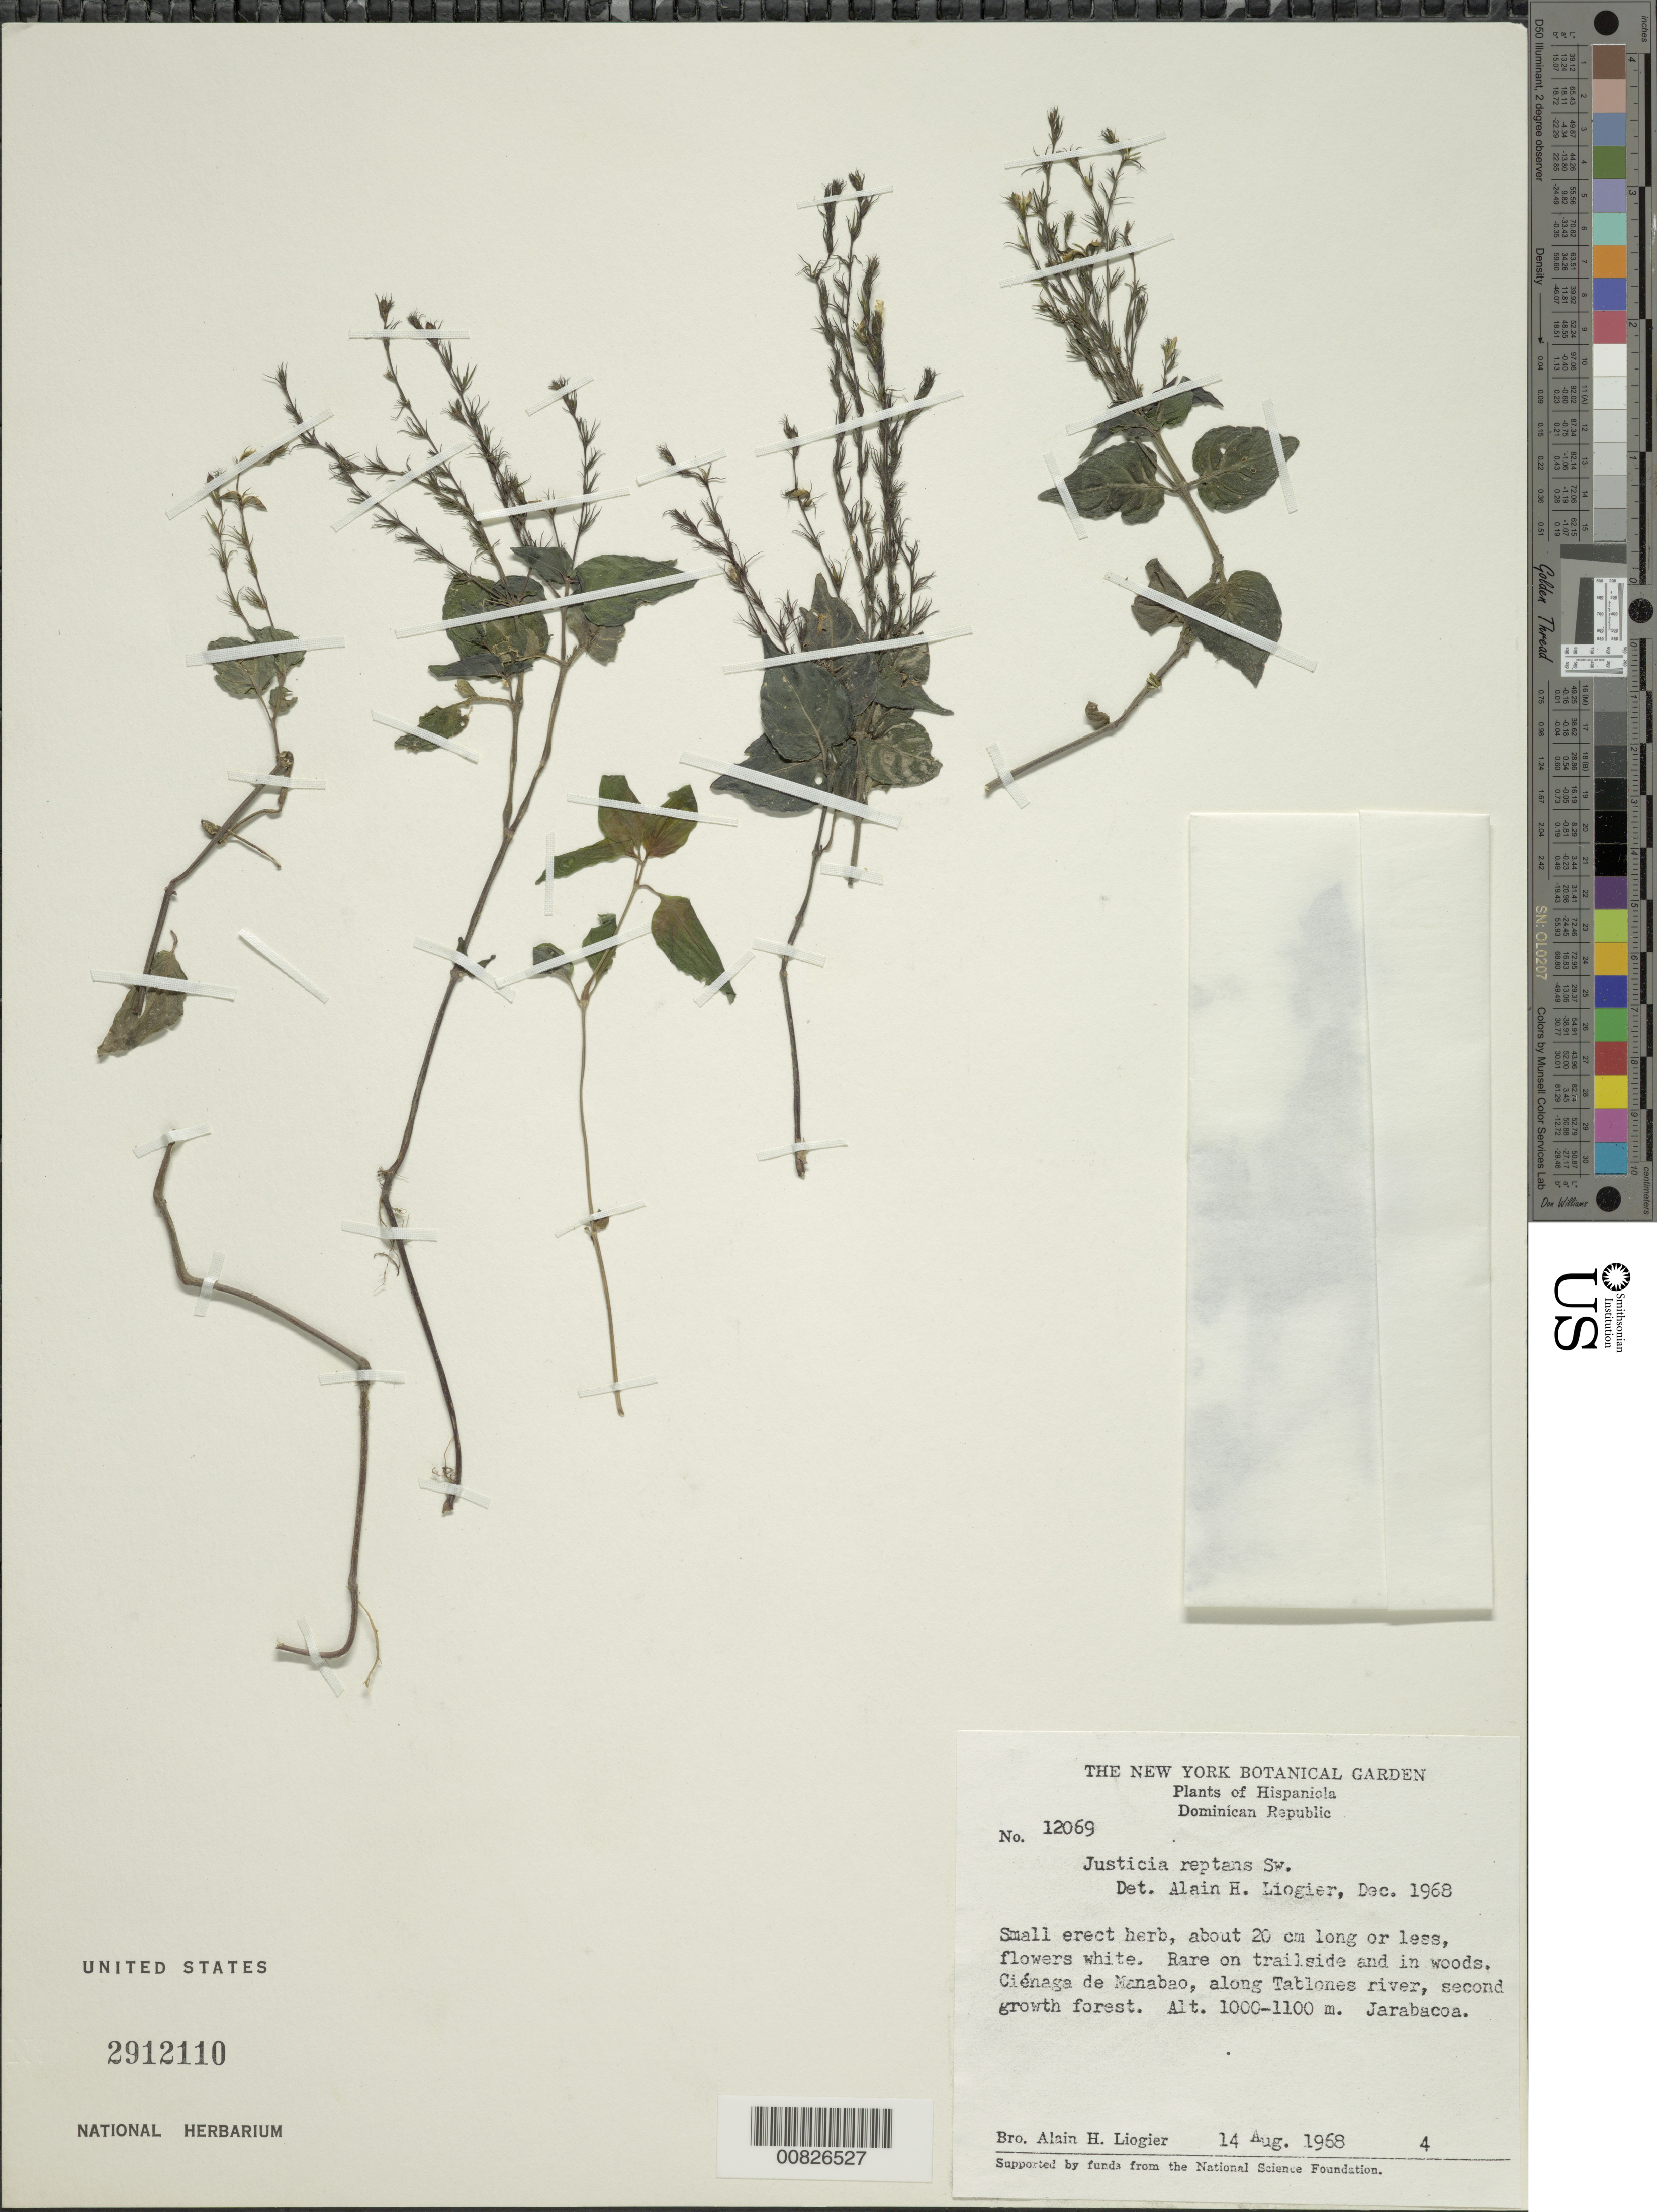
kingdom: Plantae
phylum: Tracheophyta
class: Magnoliopsida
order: Lamiales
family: Acanthaceae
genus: Justicia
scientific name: Justicia reptans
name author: Sw.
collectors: A. H. Liogier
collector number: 12069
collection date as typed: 14 Aug 1968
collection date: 1968-08-14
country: Dominican Republic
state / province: La Vega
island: Hispaniola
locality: Ciénaga de Manabao, along Tablones River, Jarabacoa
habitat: On trailside and in woods of second growth forest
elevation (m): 1000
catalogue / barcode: US 2912110